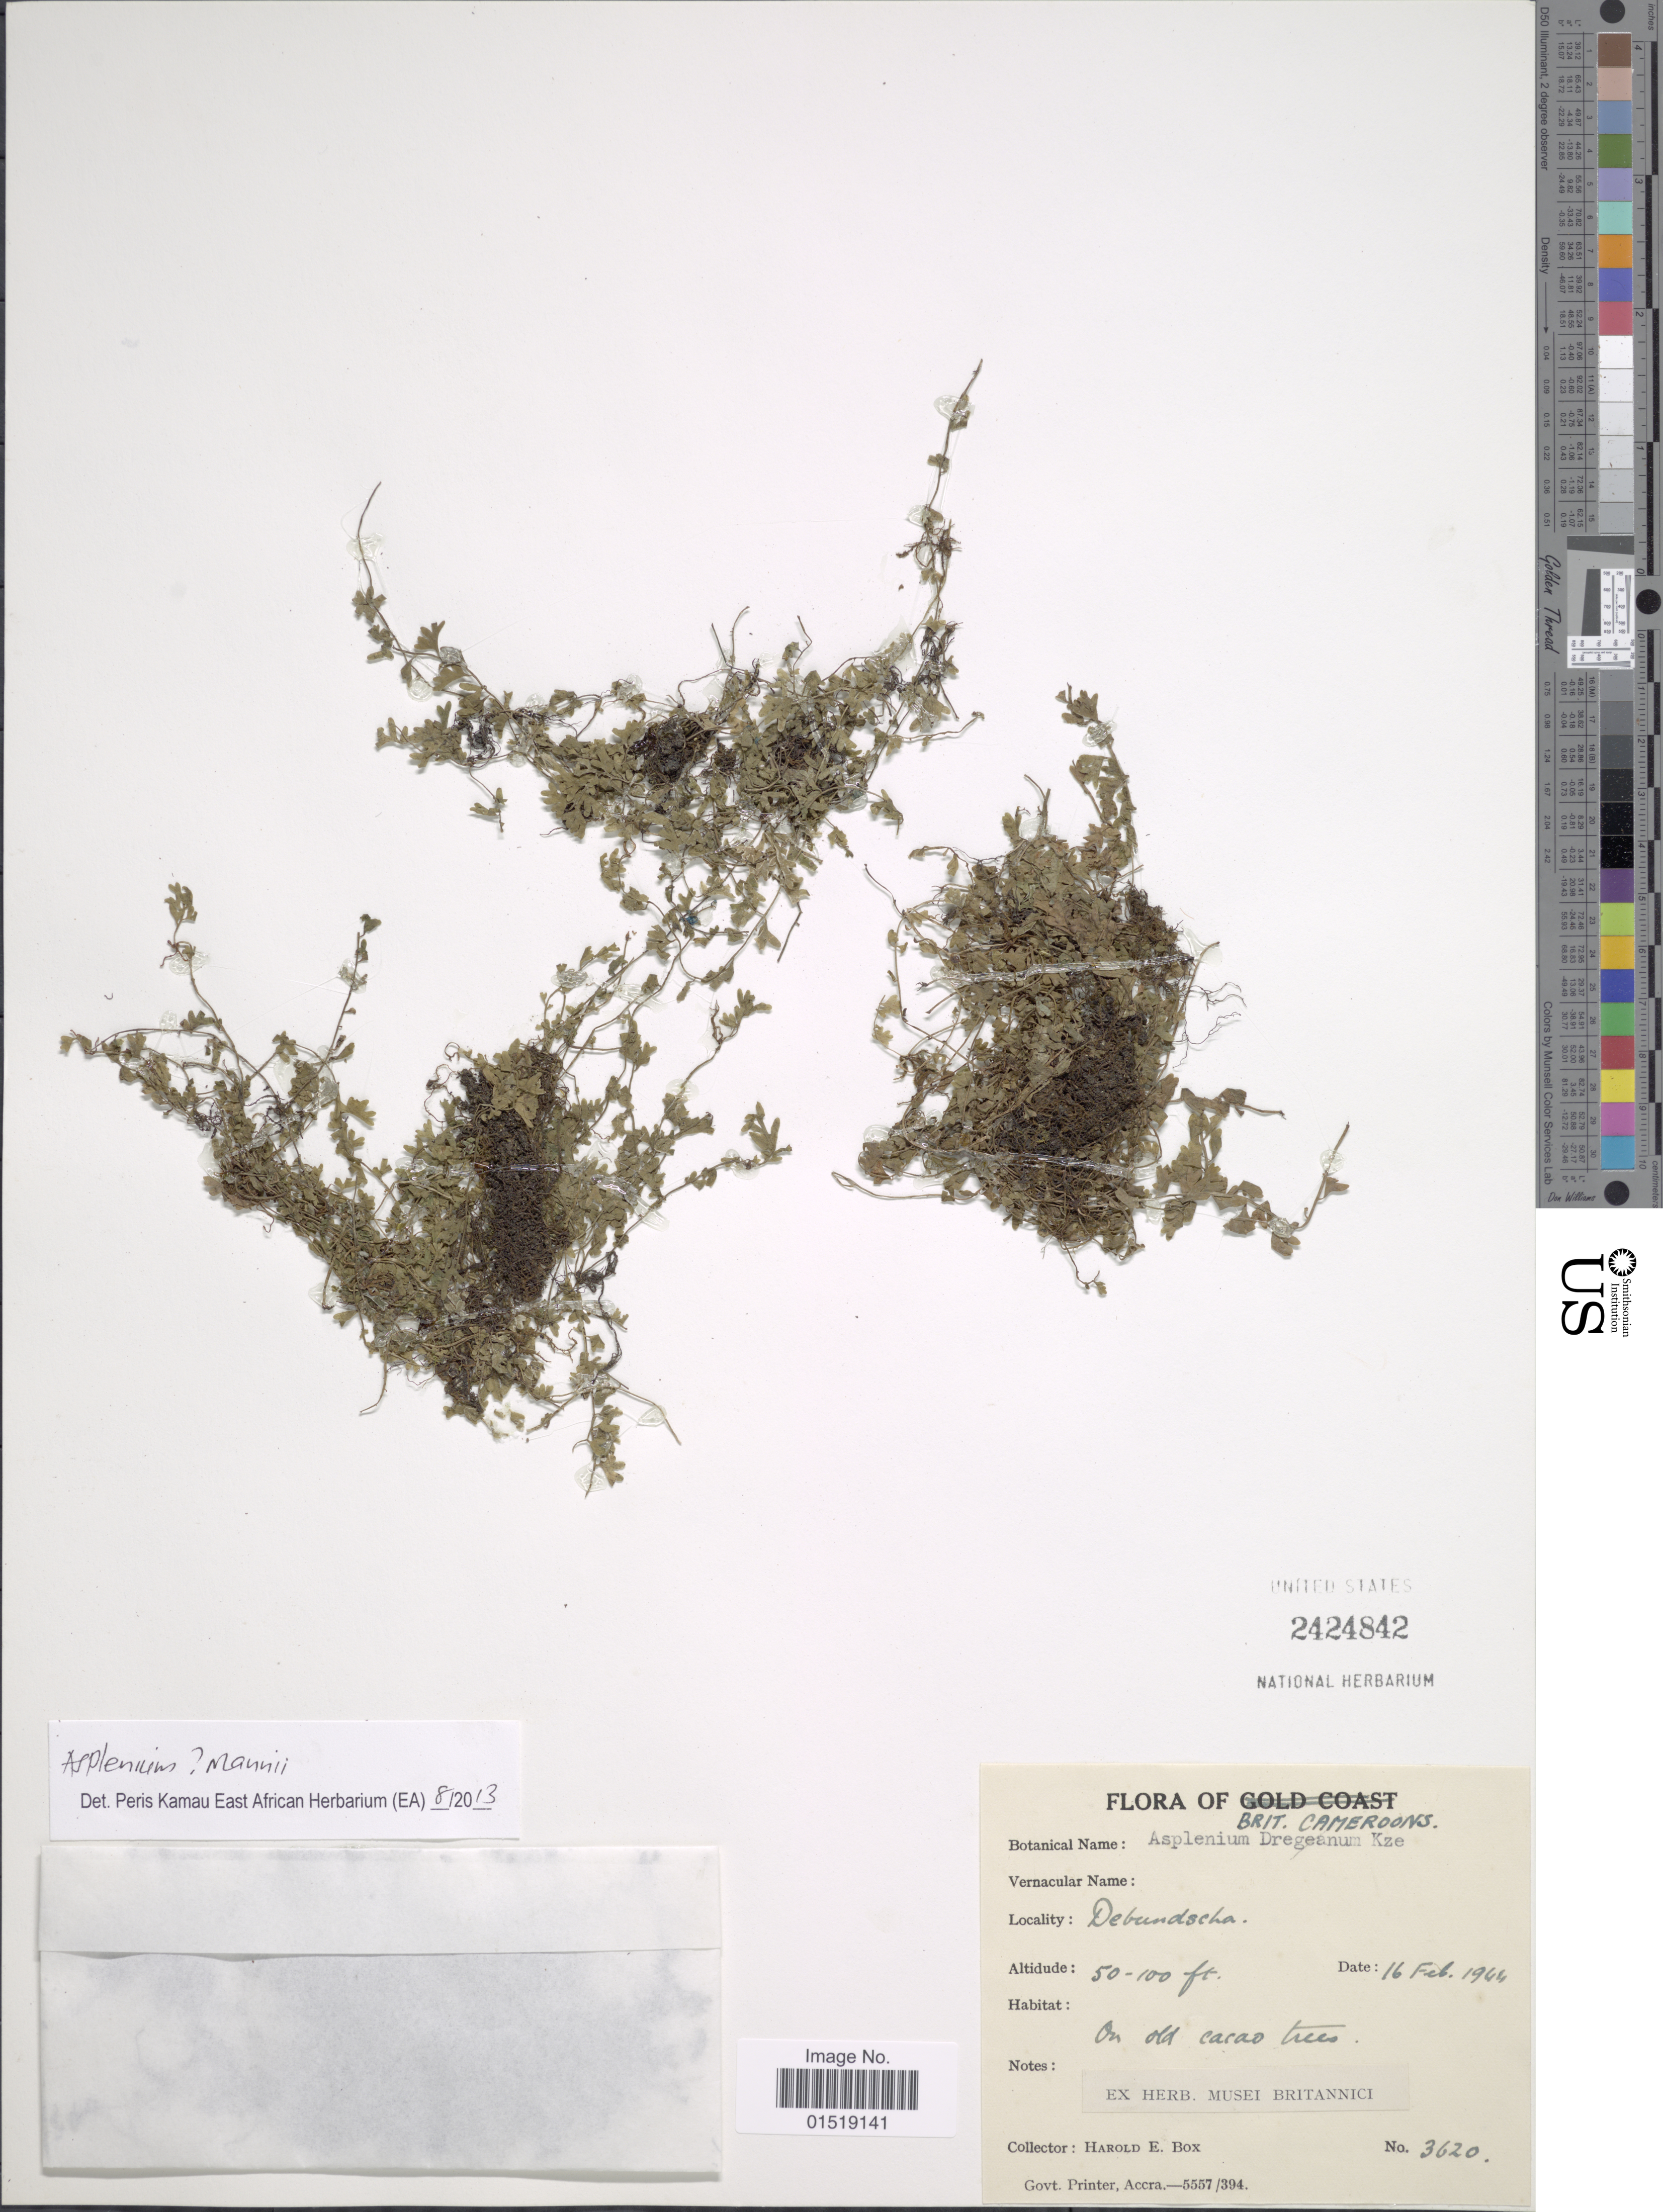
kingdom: Plantae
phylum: Tracheophyta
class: Polypodiopsida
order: Polypodiales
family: Aspleniaceae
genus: Asplenium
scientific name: Asplenium mannii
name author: Hook.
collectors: H. E. Box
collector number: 3620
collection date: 1944-02-16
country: Cameroon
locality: Brit. Cameroons. Debundscha.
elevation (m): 15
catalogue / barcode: US 2424842